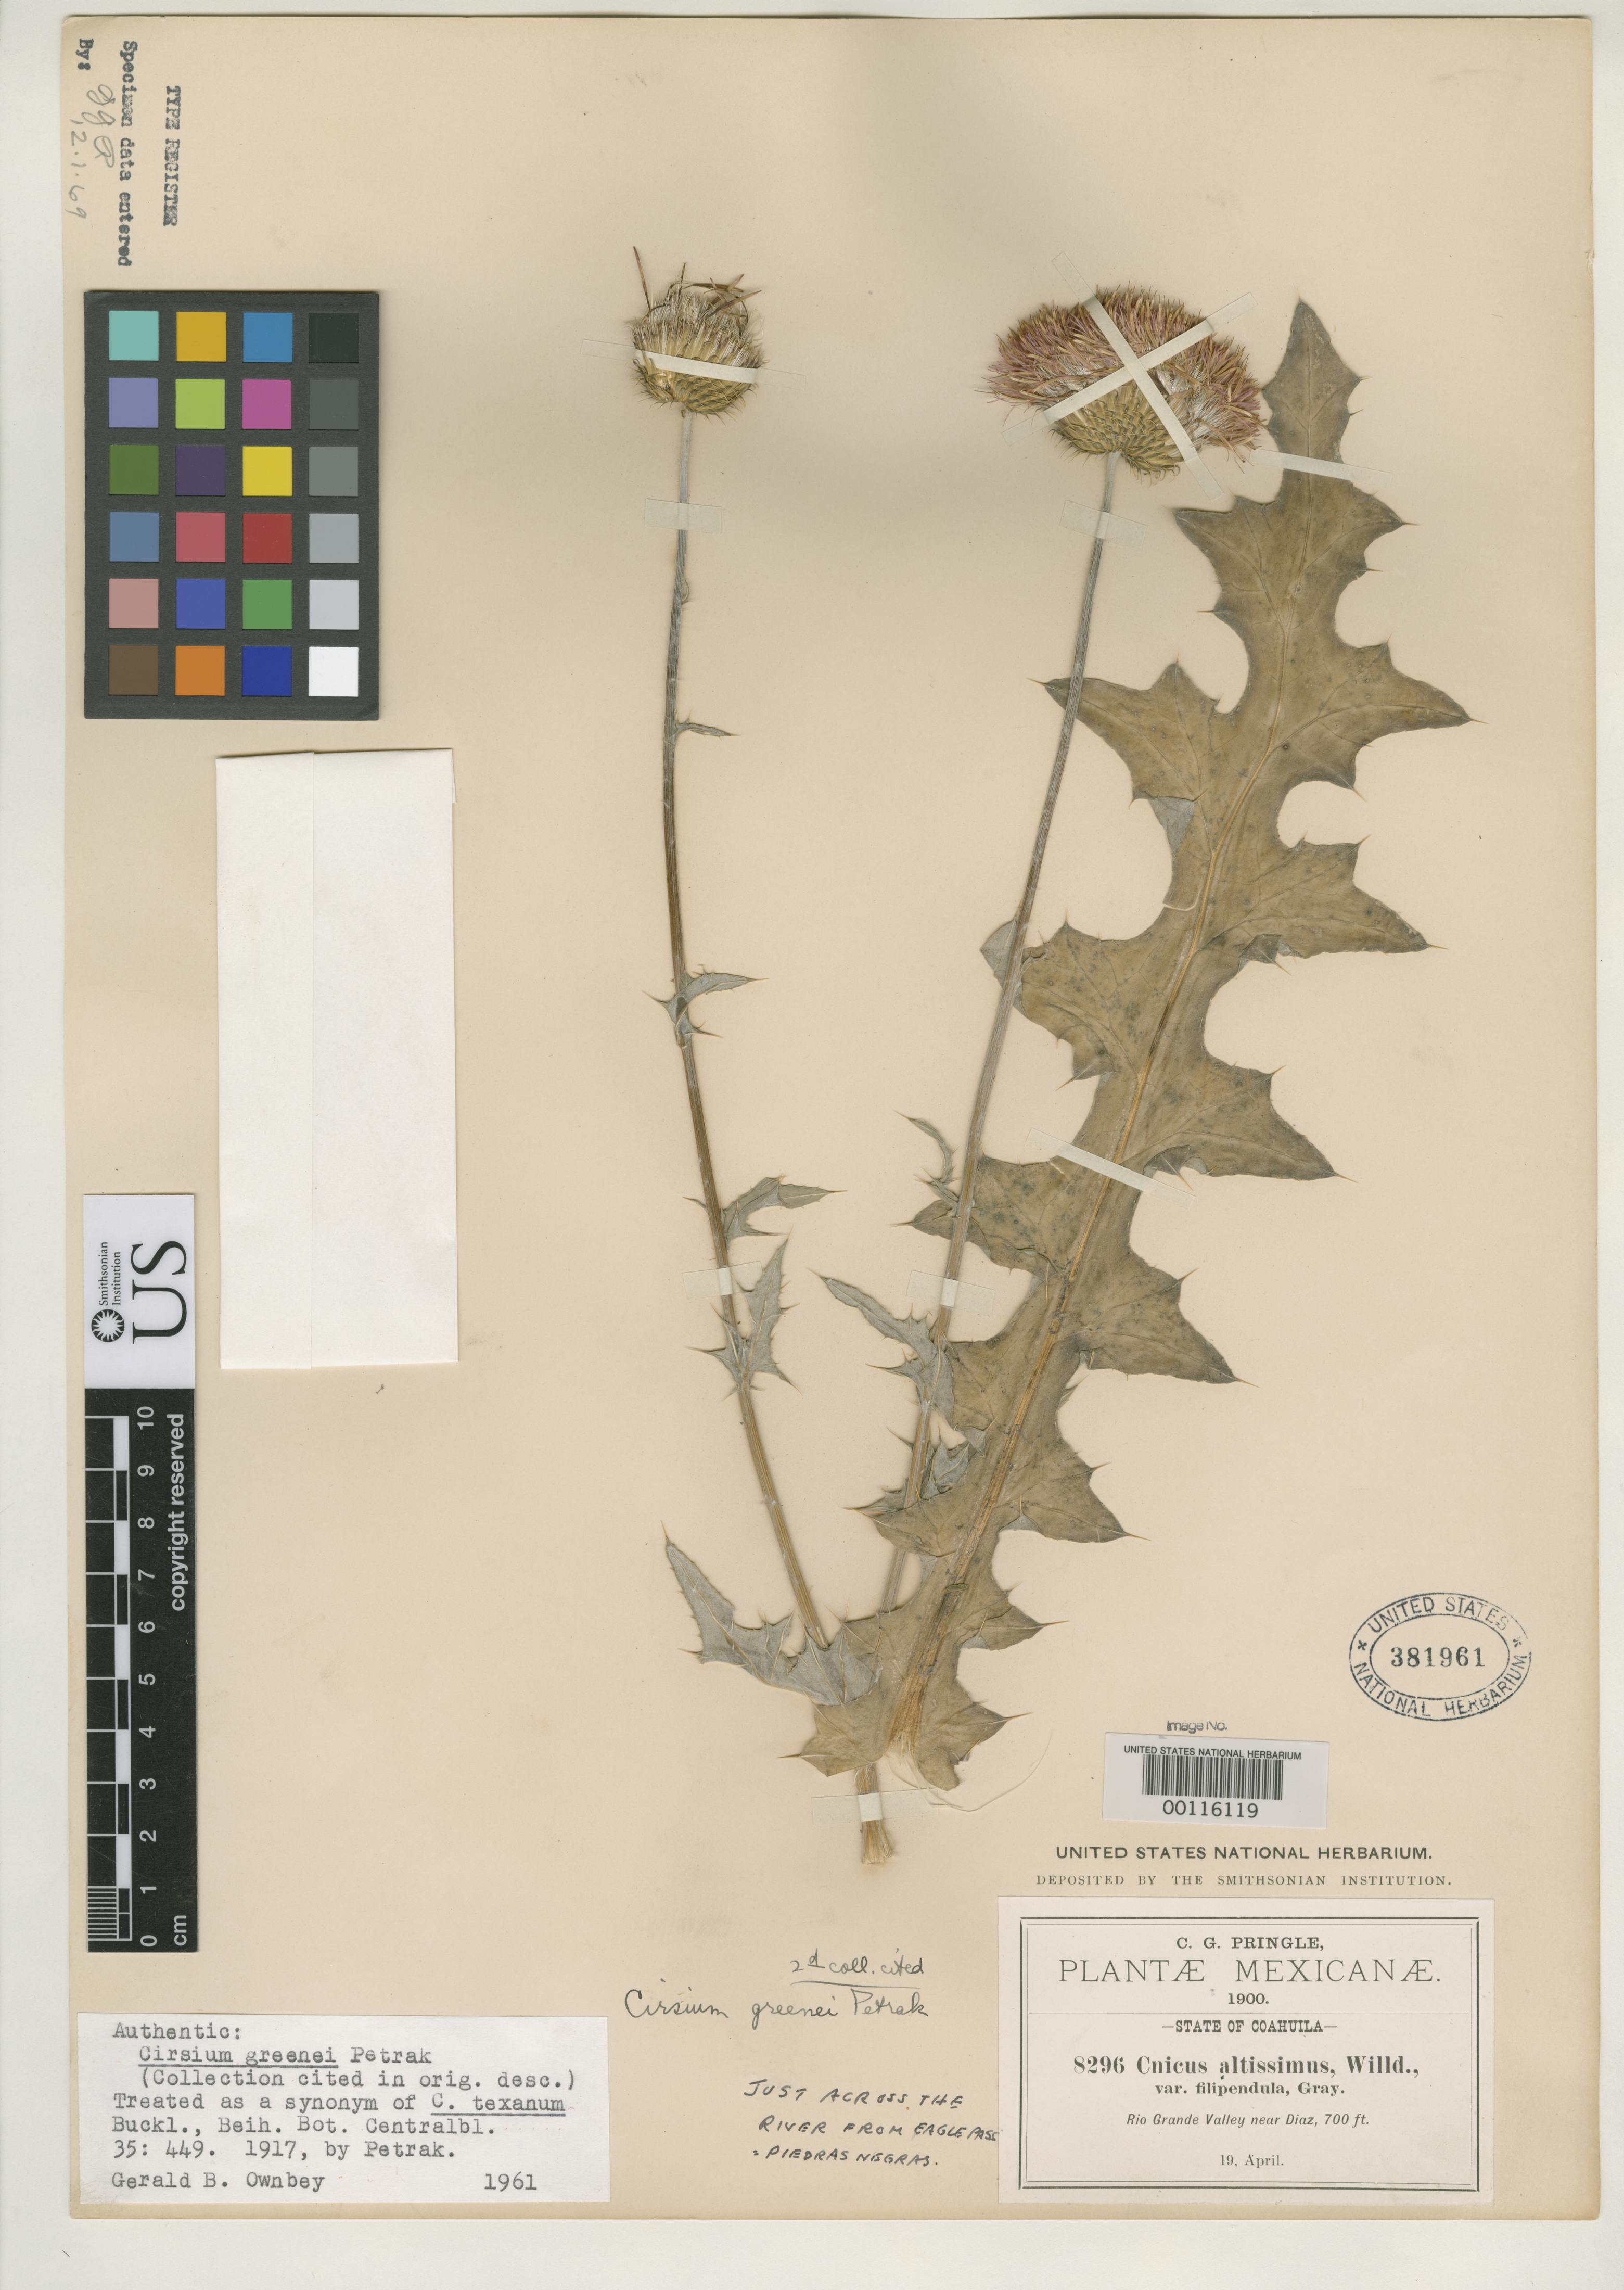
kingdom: Plantae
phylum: Tracheophyta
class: Magnoliopsida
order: Asterales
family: Asteraceae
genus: Cirsium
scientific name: Cirsium greenei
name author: Petr.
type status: Isosyntype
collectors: C. G. Pringle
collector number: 8296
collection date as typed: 19 Apr 1900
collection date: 1900-04-19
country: Mexico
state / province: Coahuila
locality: Rio Grande Valley near Diaz.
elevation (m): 213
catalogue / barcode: US 381961